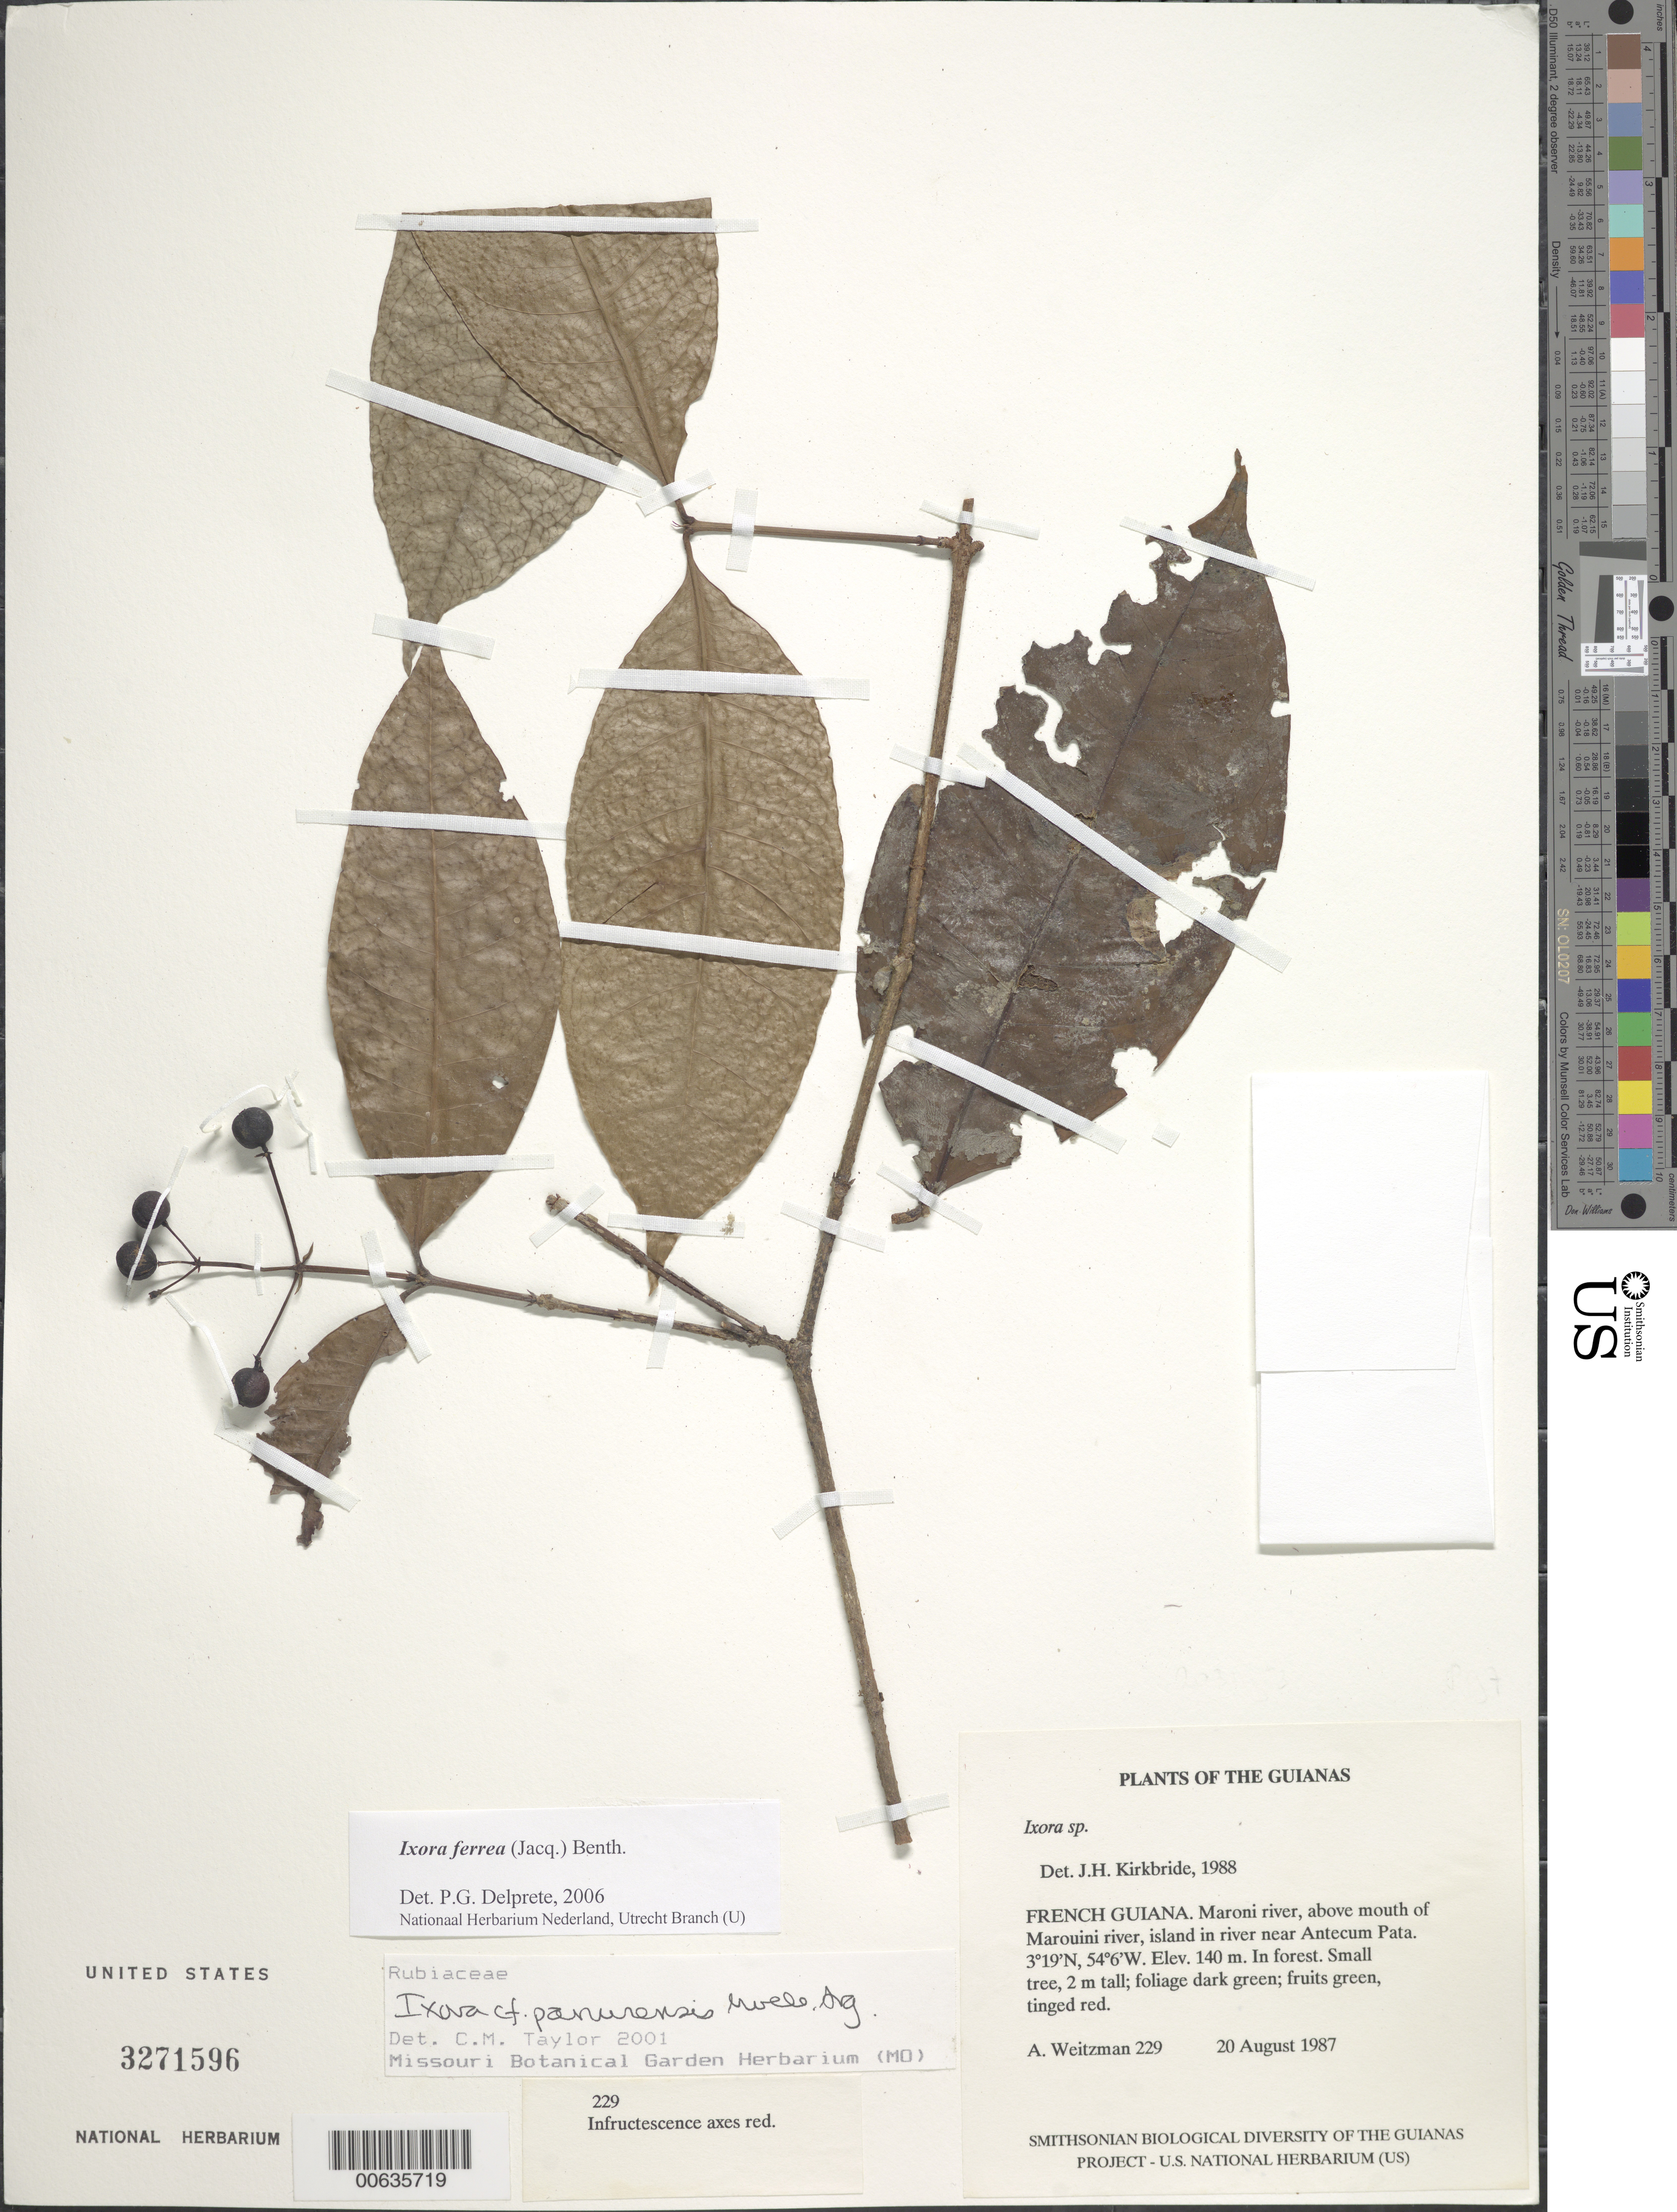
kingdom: Plantae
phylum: Tracheophyta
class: Magnoliopsida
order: Gentianales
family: Rubiaceae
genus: Ixora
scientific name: Ixora ferrea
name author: (Jacq.) Benth.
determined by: Delprete, P. G., Herb. de Guyane Cay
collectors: A. L. Weitzman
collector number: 229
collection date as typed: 20 August 1987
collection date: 1987-08-20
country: French Guiana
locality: Maroni river, above mouth of Marouini river, island in river near Antecum Pata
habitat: In forest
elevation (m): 140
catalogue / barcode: US 3271596